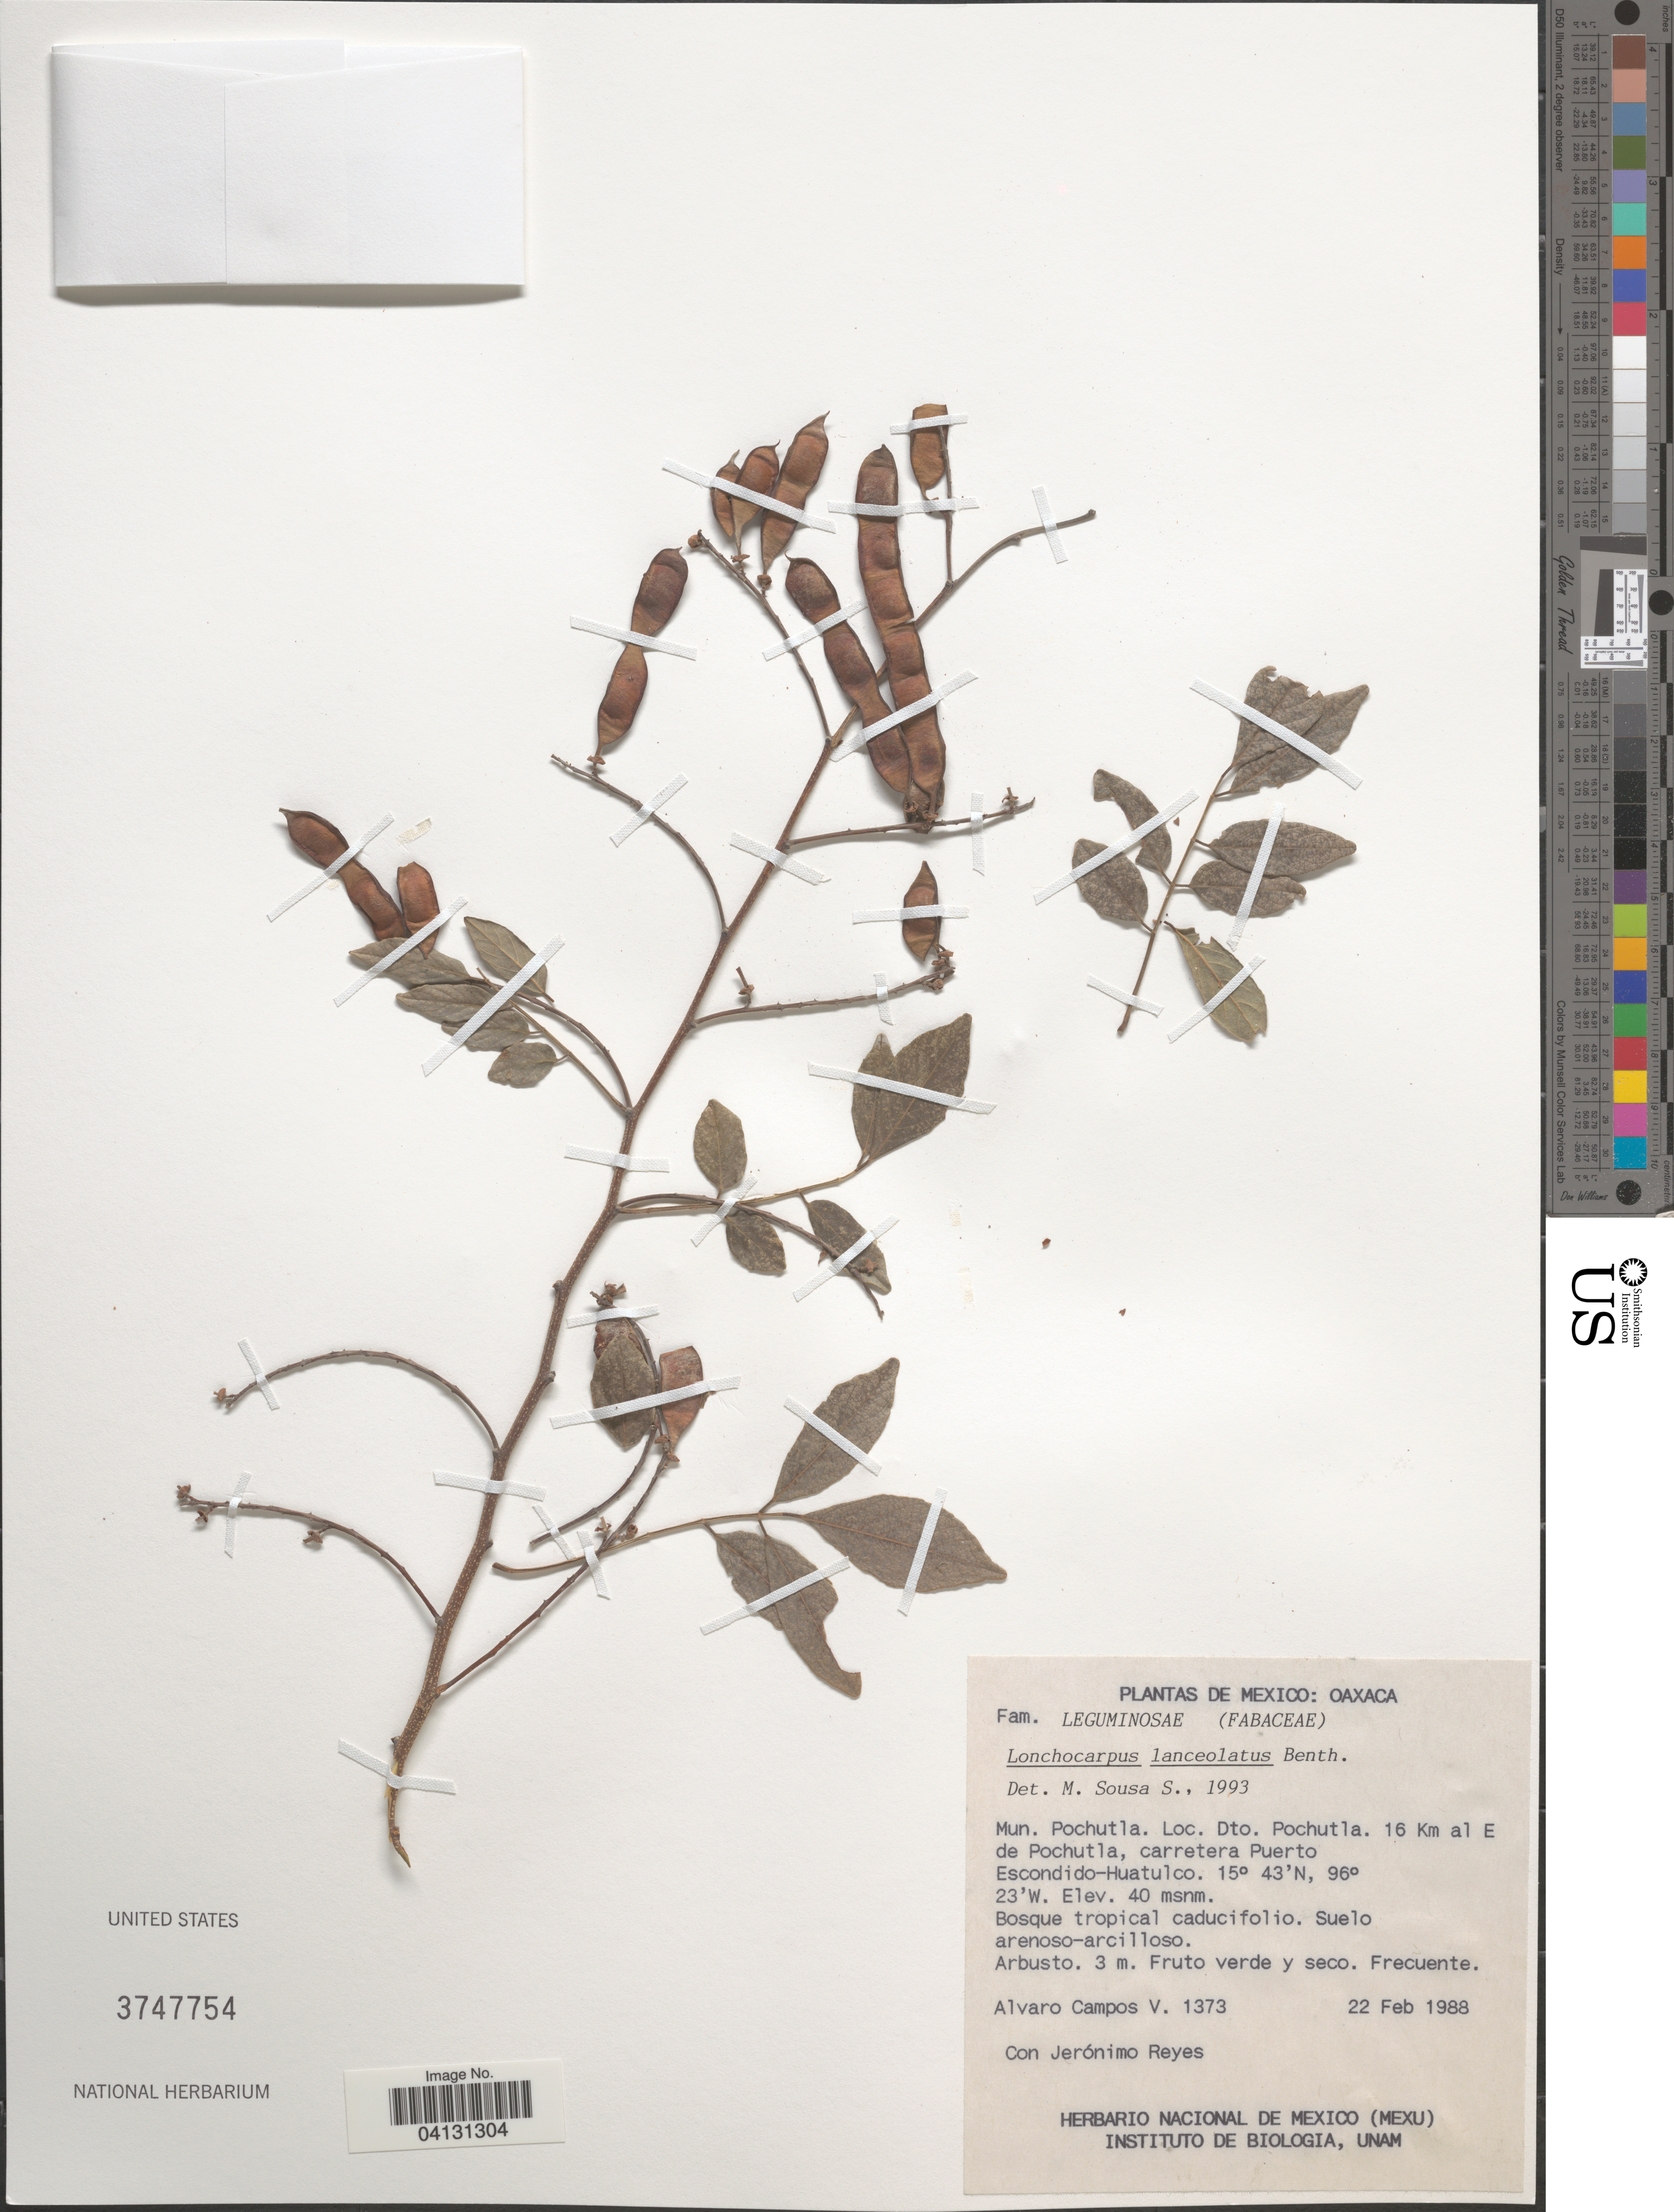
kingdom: Plantae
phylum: Tracheophyta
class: Magnoliopsida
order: Fabales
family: Fabaceae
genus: Lonchocarpus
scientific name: Lonchocarpus lanceolatus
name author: Benth.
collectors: A. Campos V. & J. Reyes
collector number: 1373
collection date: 1988-02-22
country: Mexico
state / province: Oaxaca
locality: Mun. Pochutla. Dto. Pochutla. 16 Km al E de Pochutla, carretera Puerto Escondido-Huatulco.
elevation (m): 40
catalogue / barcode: US 3747754